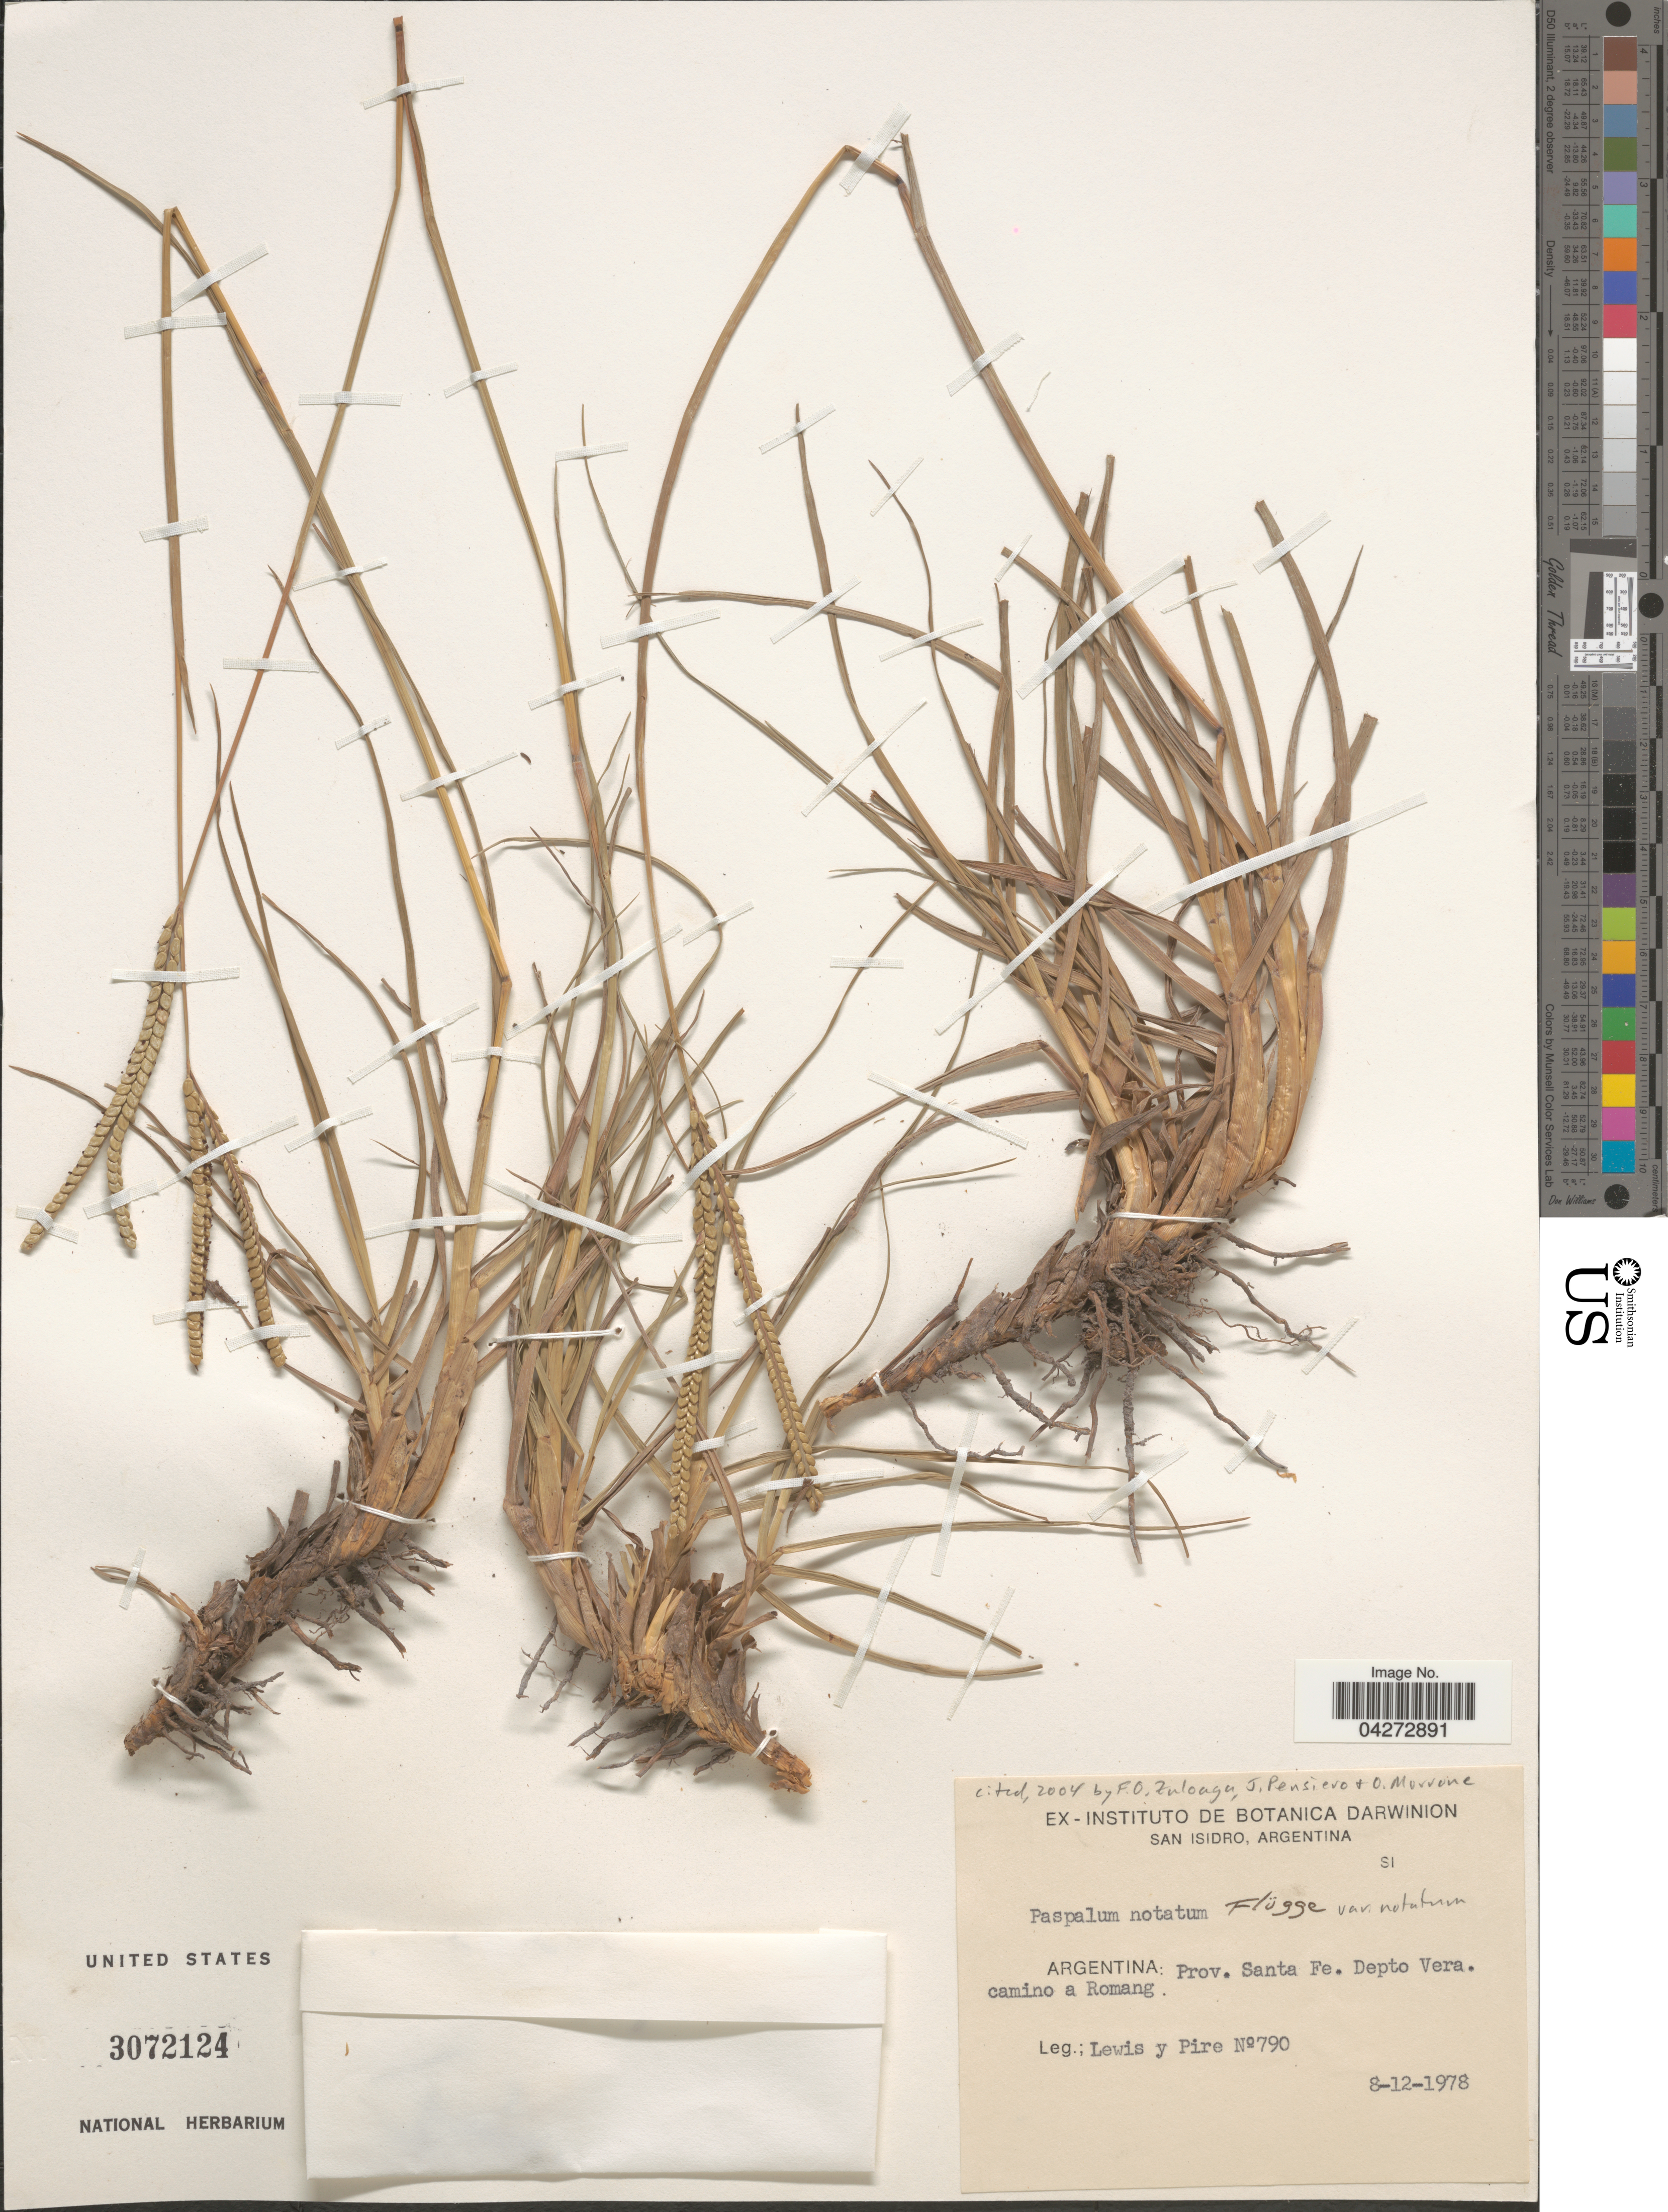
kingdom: Plantae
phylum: Tracheophyta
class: Liliopsida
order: Poales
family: Poaceae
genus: Paspalum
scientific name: Paspalum notatum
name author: Flüggé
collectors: -- Lewis & Piré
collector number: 790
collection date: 1978-12-08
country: Argentina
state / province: Santa Fe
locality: Depto Vera. camino a Romang.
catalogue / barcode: US 3072124